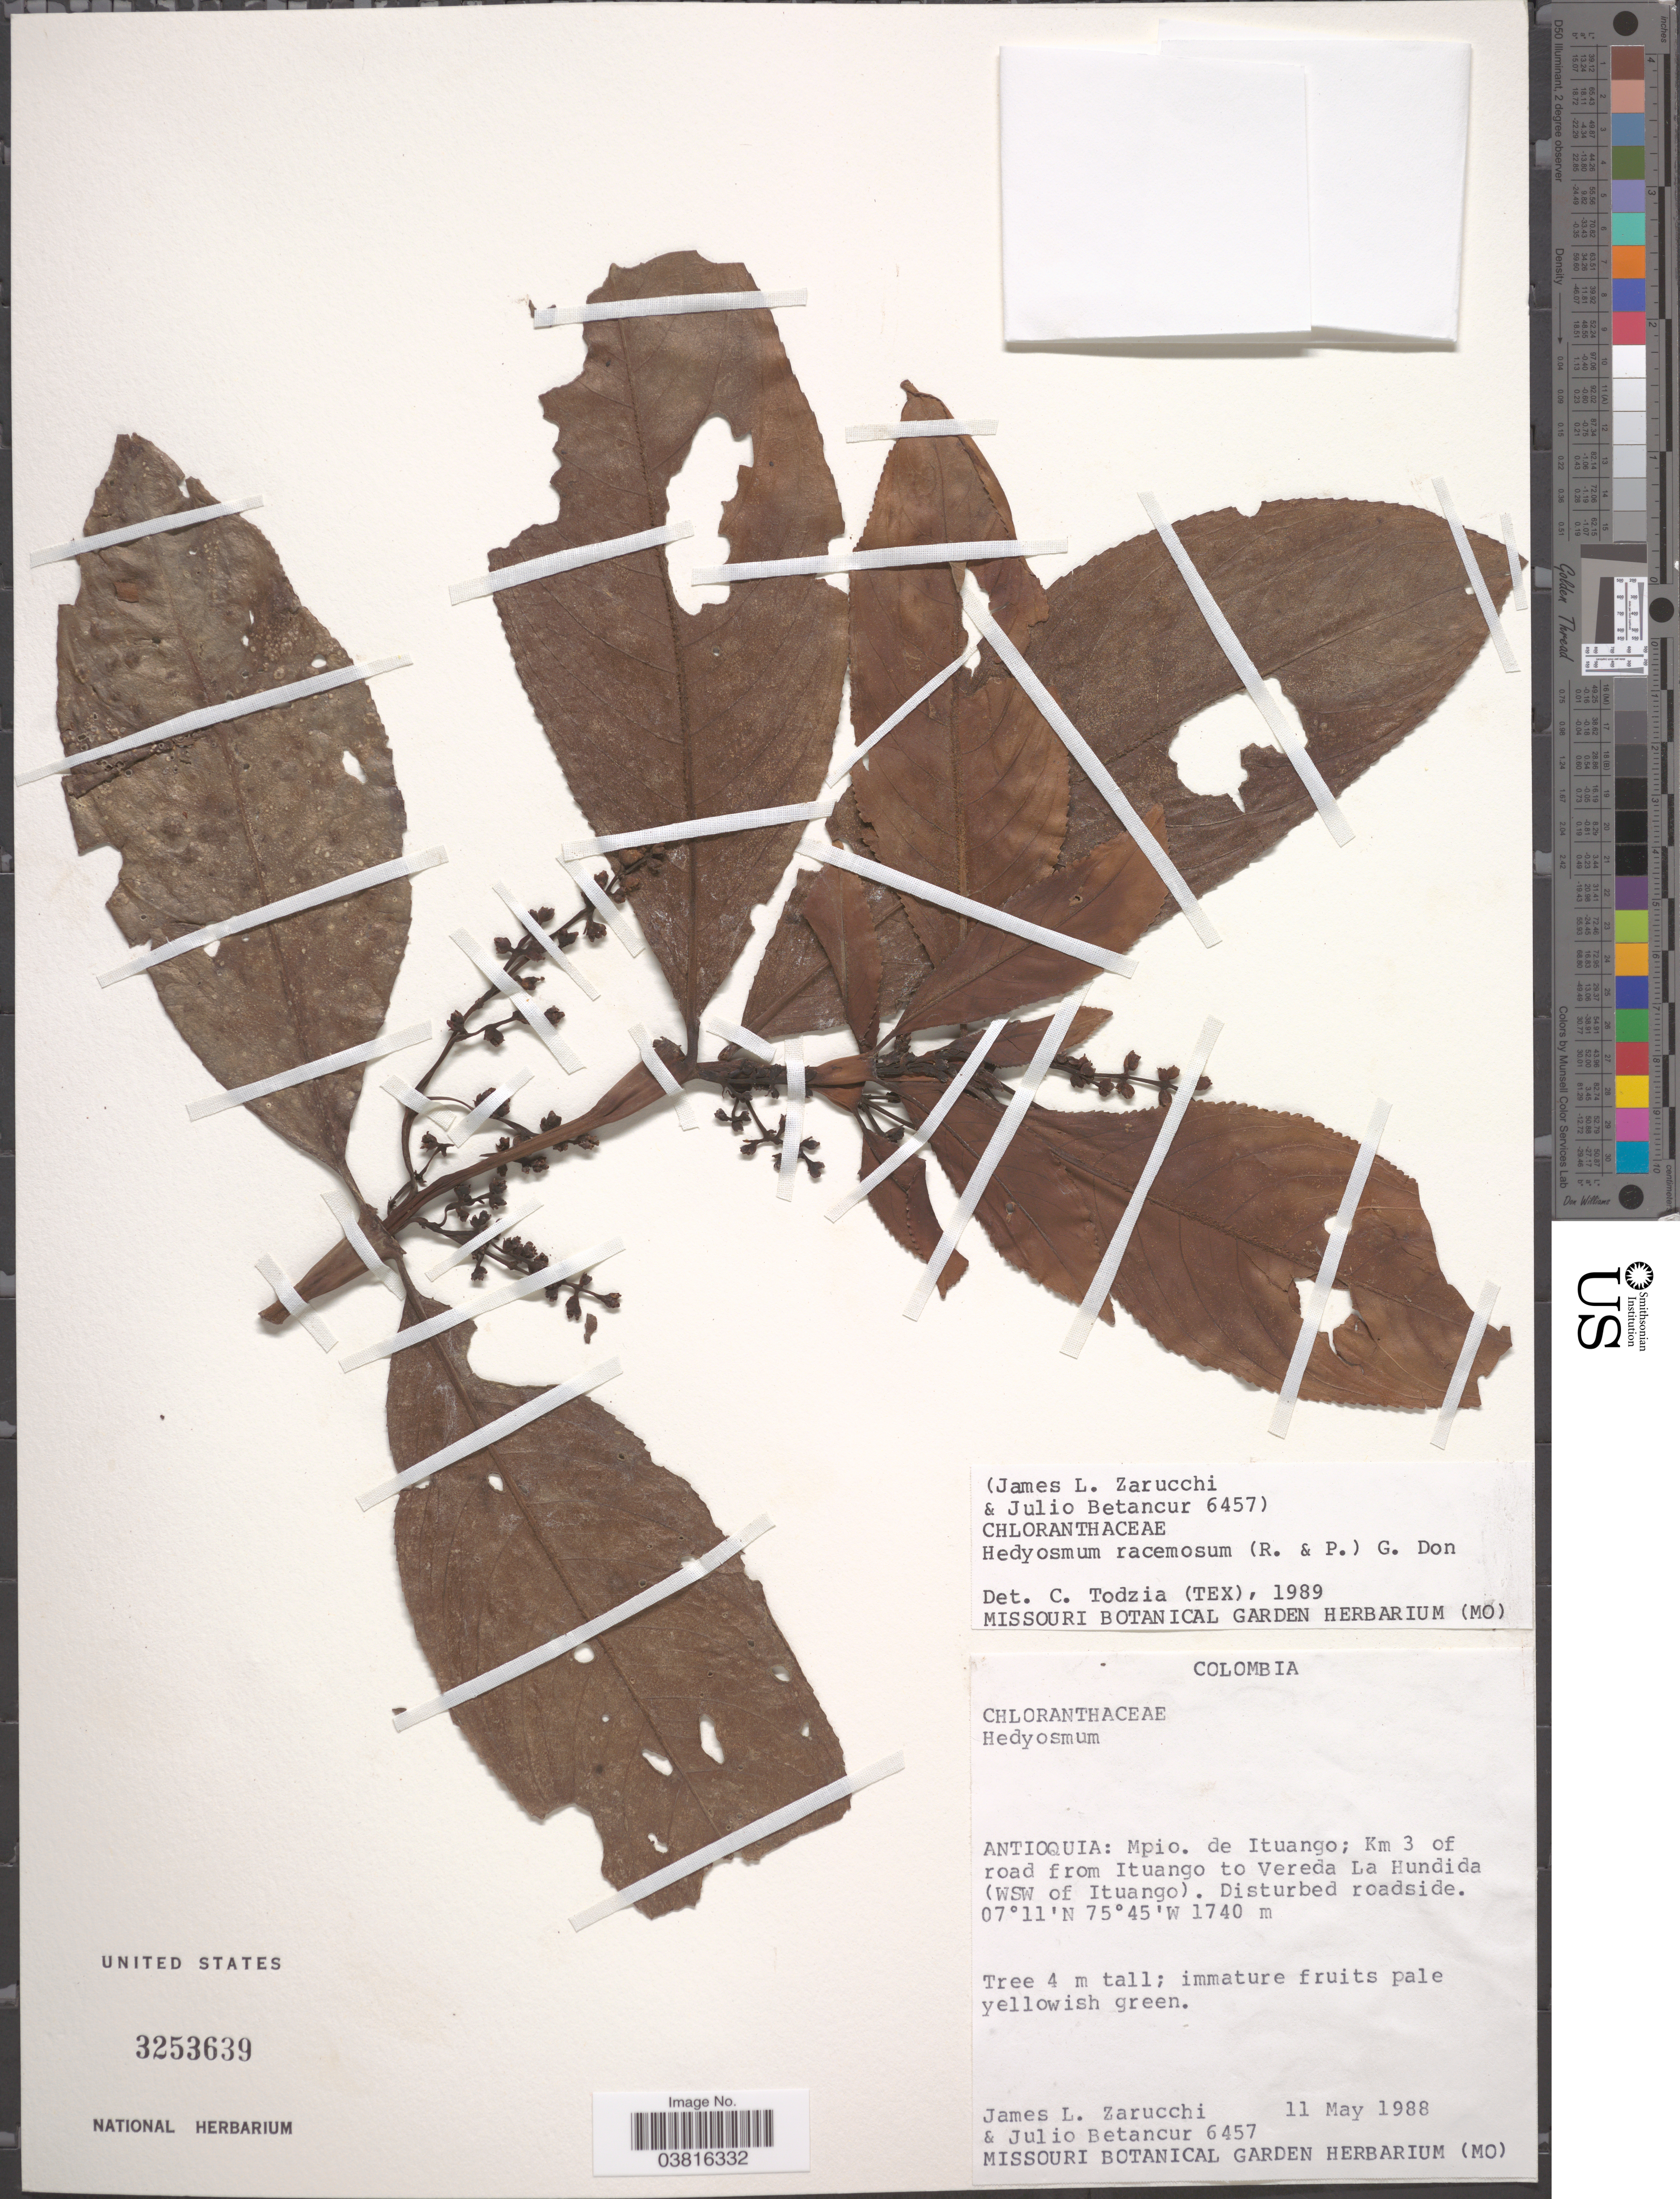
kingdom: Plantae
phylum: Tracheophyta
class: Magnoliopsida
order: Chloranthales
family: Chloranthaceae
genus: Hedyosmum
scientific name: Hedyosmum racemosum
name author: (Ruiz & Pav.) G. Don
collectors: J. L. Zarucchi & J. Betancur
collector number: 6457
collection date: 1988-05-11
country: Colombia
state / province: Antioquia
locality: Mpio. de Ituango; Km 3 of road from Ituango to Vereda La Hundida (WSW of Ituango).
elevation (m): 1740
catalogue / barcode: US 3253639